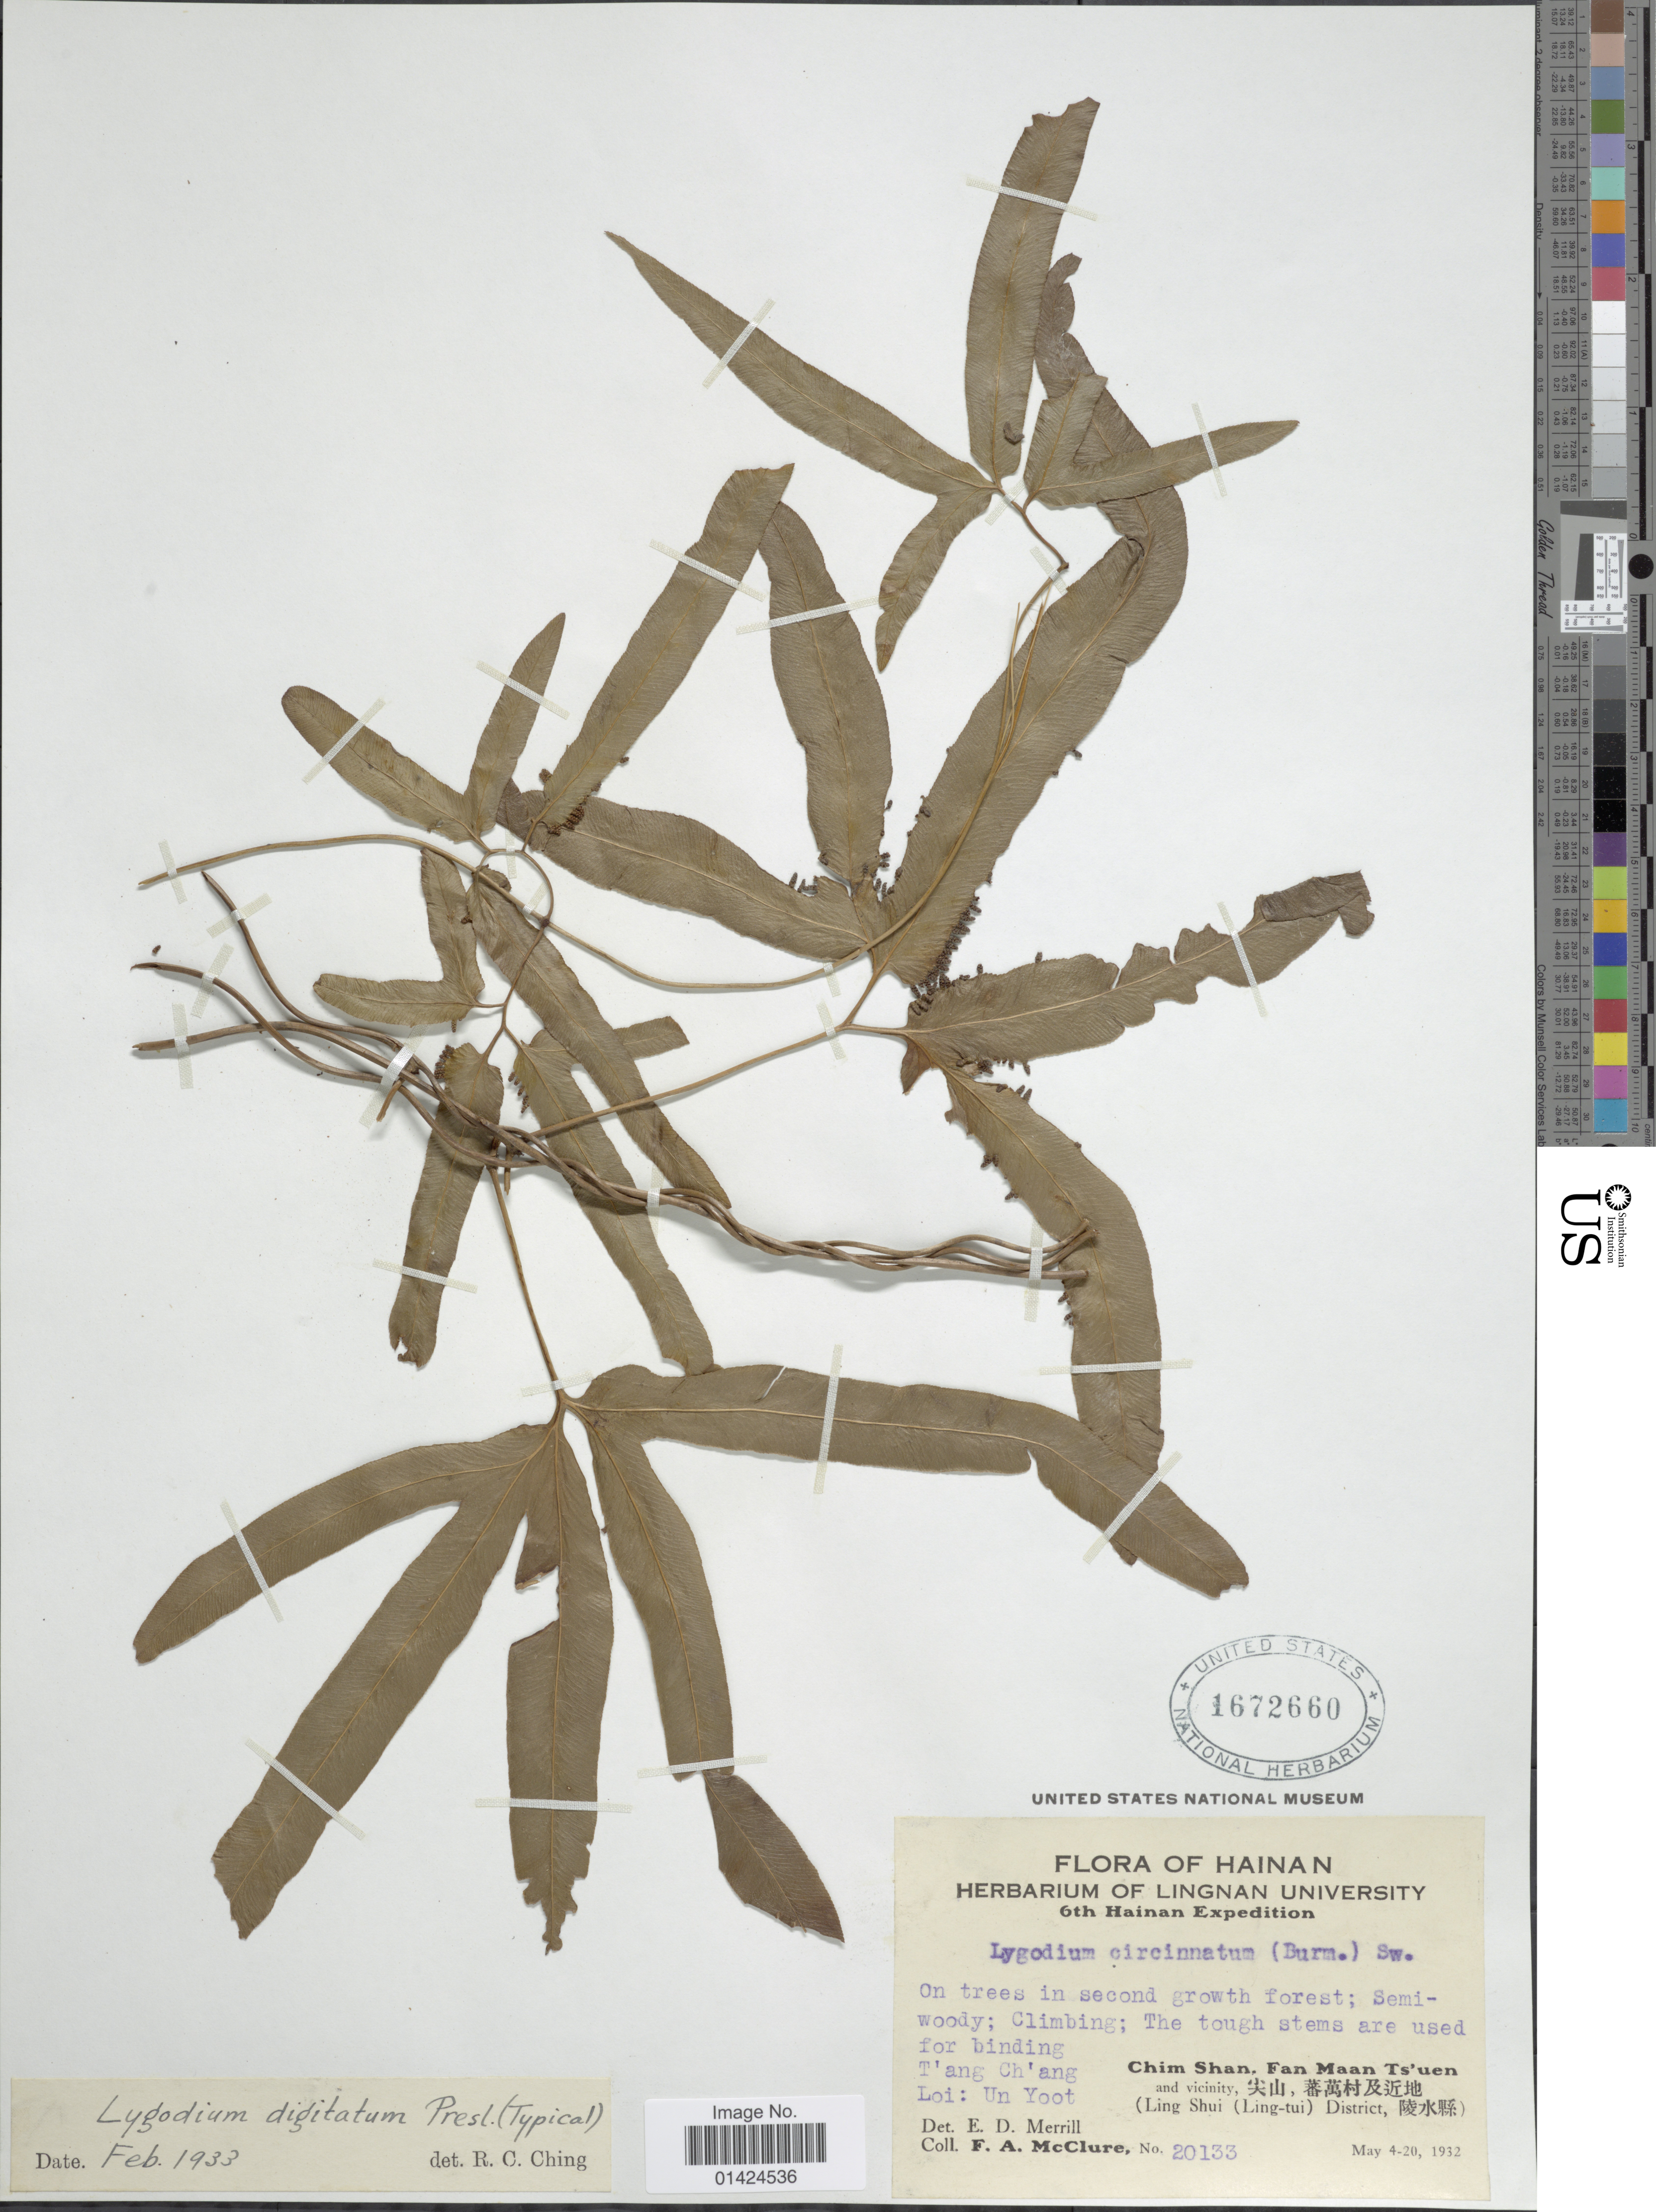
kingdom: Plantae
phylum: Tracheophyta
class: Polypodiopsida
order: Schizaeales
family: Lygodiaceae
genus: Lygodium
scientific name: Lygodium longifolium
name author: (Willd.) Sw.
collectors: F. A. McClure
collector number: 20133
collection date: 1932-05-04/1932-05-20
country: China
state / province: Hainan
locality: T'ang Ch'ang Loi: Un Yoot. Chim Shan, Fan Maan Ts'uen and vicinity, (Ling Shui (Ling-tui) District).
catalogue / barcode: US 1672660